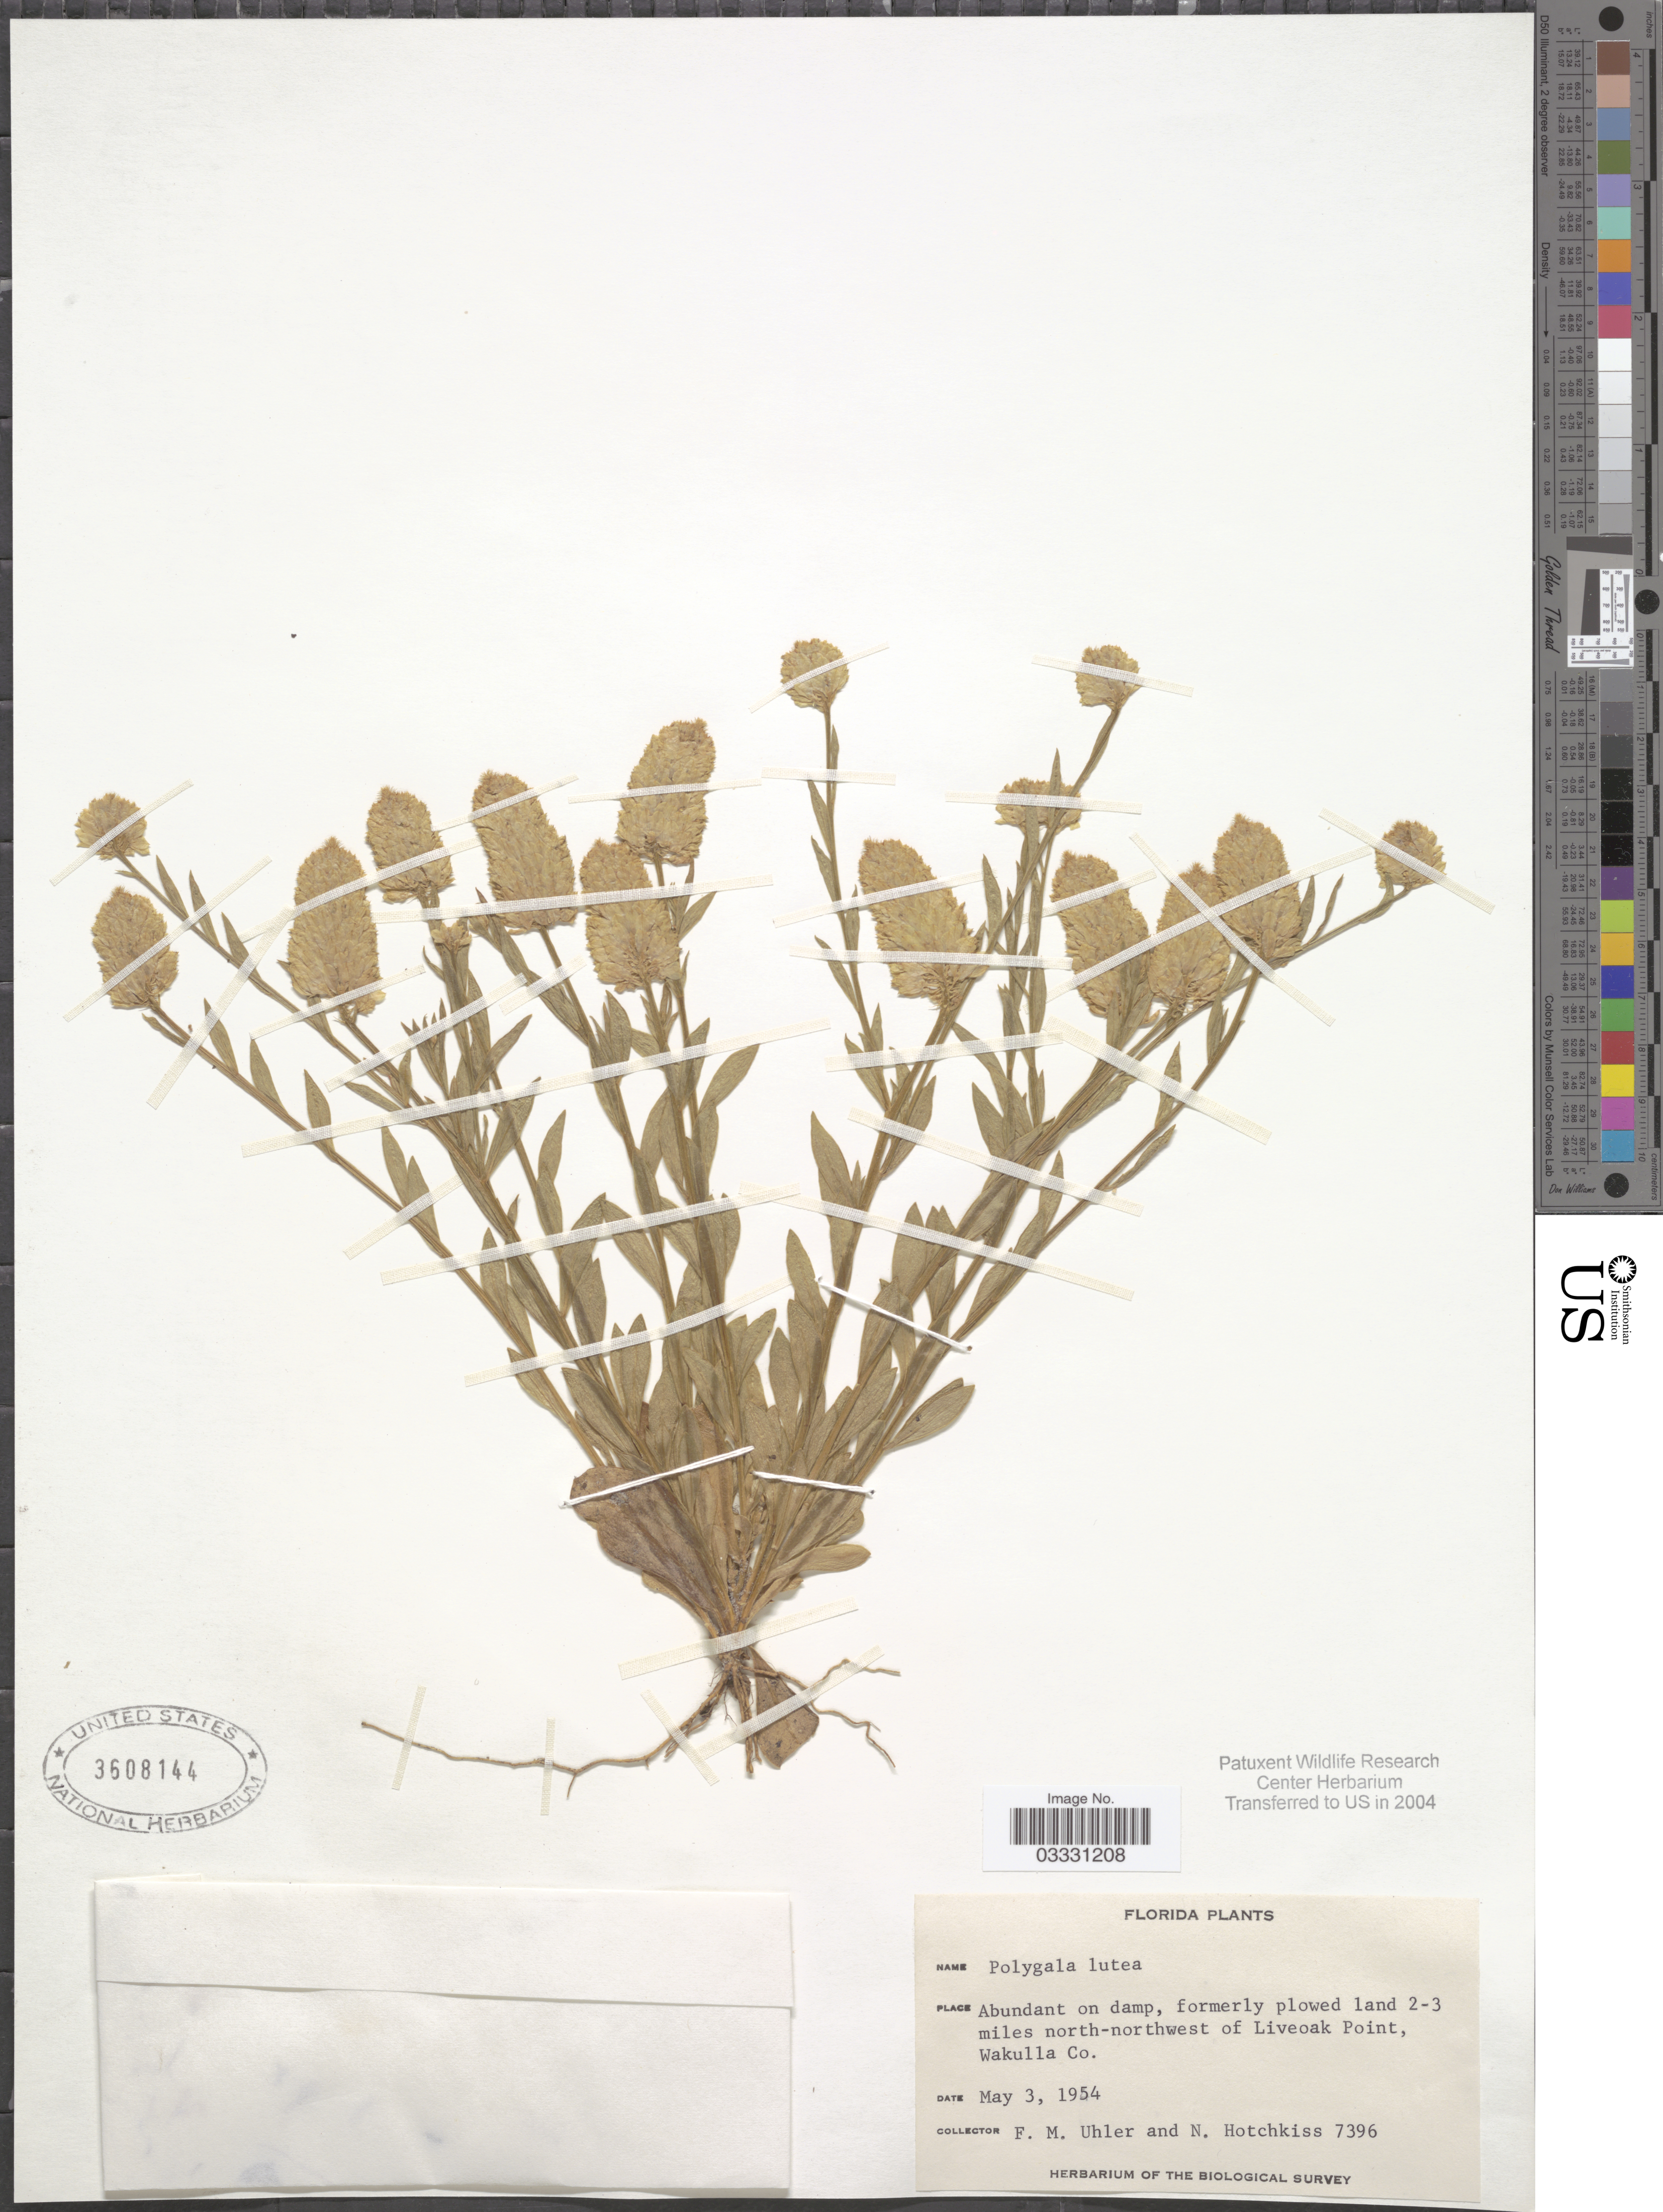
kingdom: Plantae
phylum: Tracheophyta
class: Magnoliopsida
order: Fabales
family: Polygalaceae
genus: Polygala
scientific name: Polygala lutea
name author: L.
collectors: F. M. Uhler & N. Hotchkiss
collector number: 7396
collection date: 1954-05-03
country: United States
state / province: Florida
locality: Abundant on damp, formerly plowed land 2-3 miles north-northwest of Liveoak Point, Wakulla Co.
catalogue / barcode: US 3608144